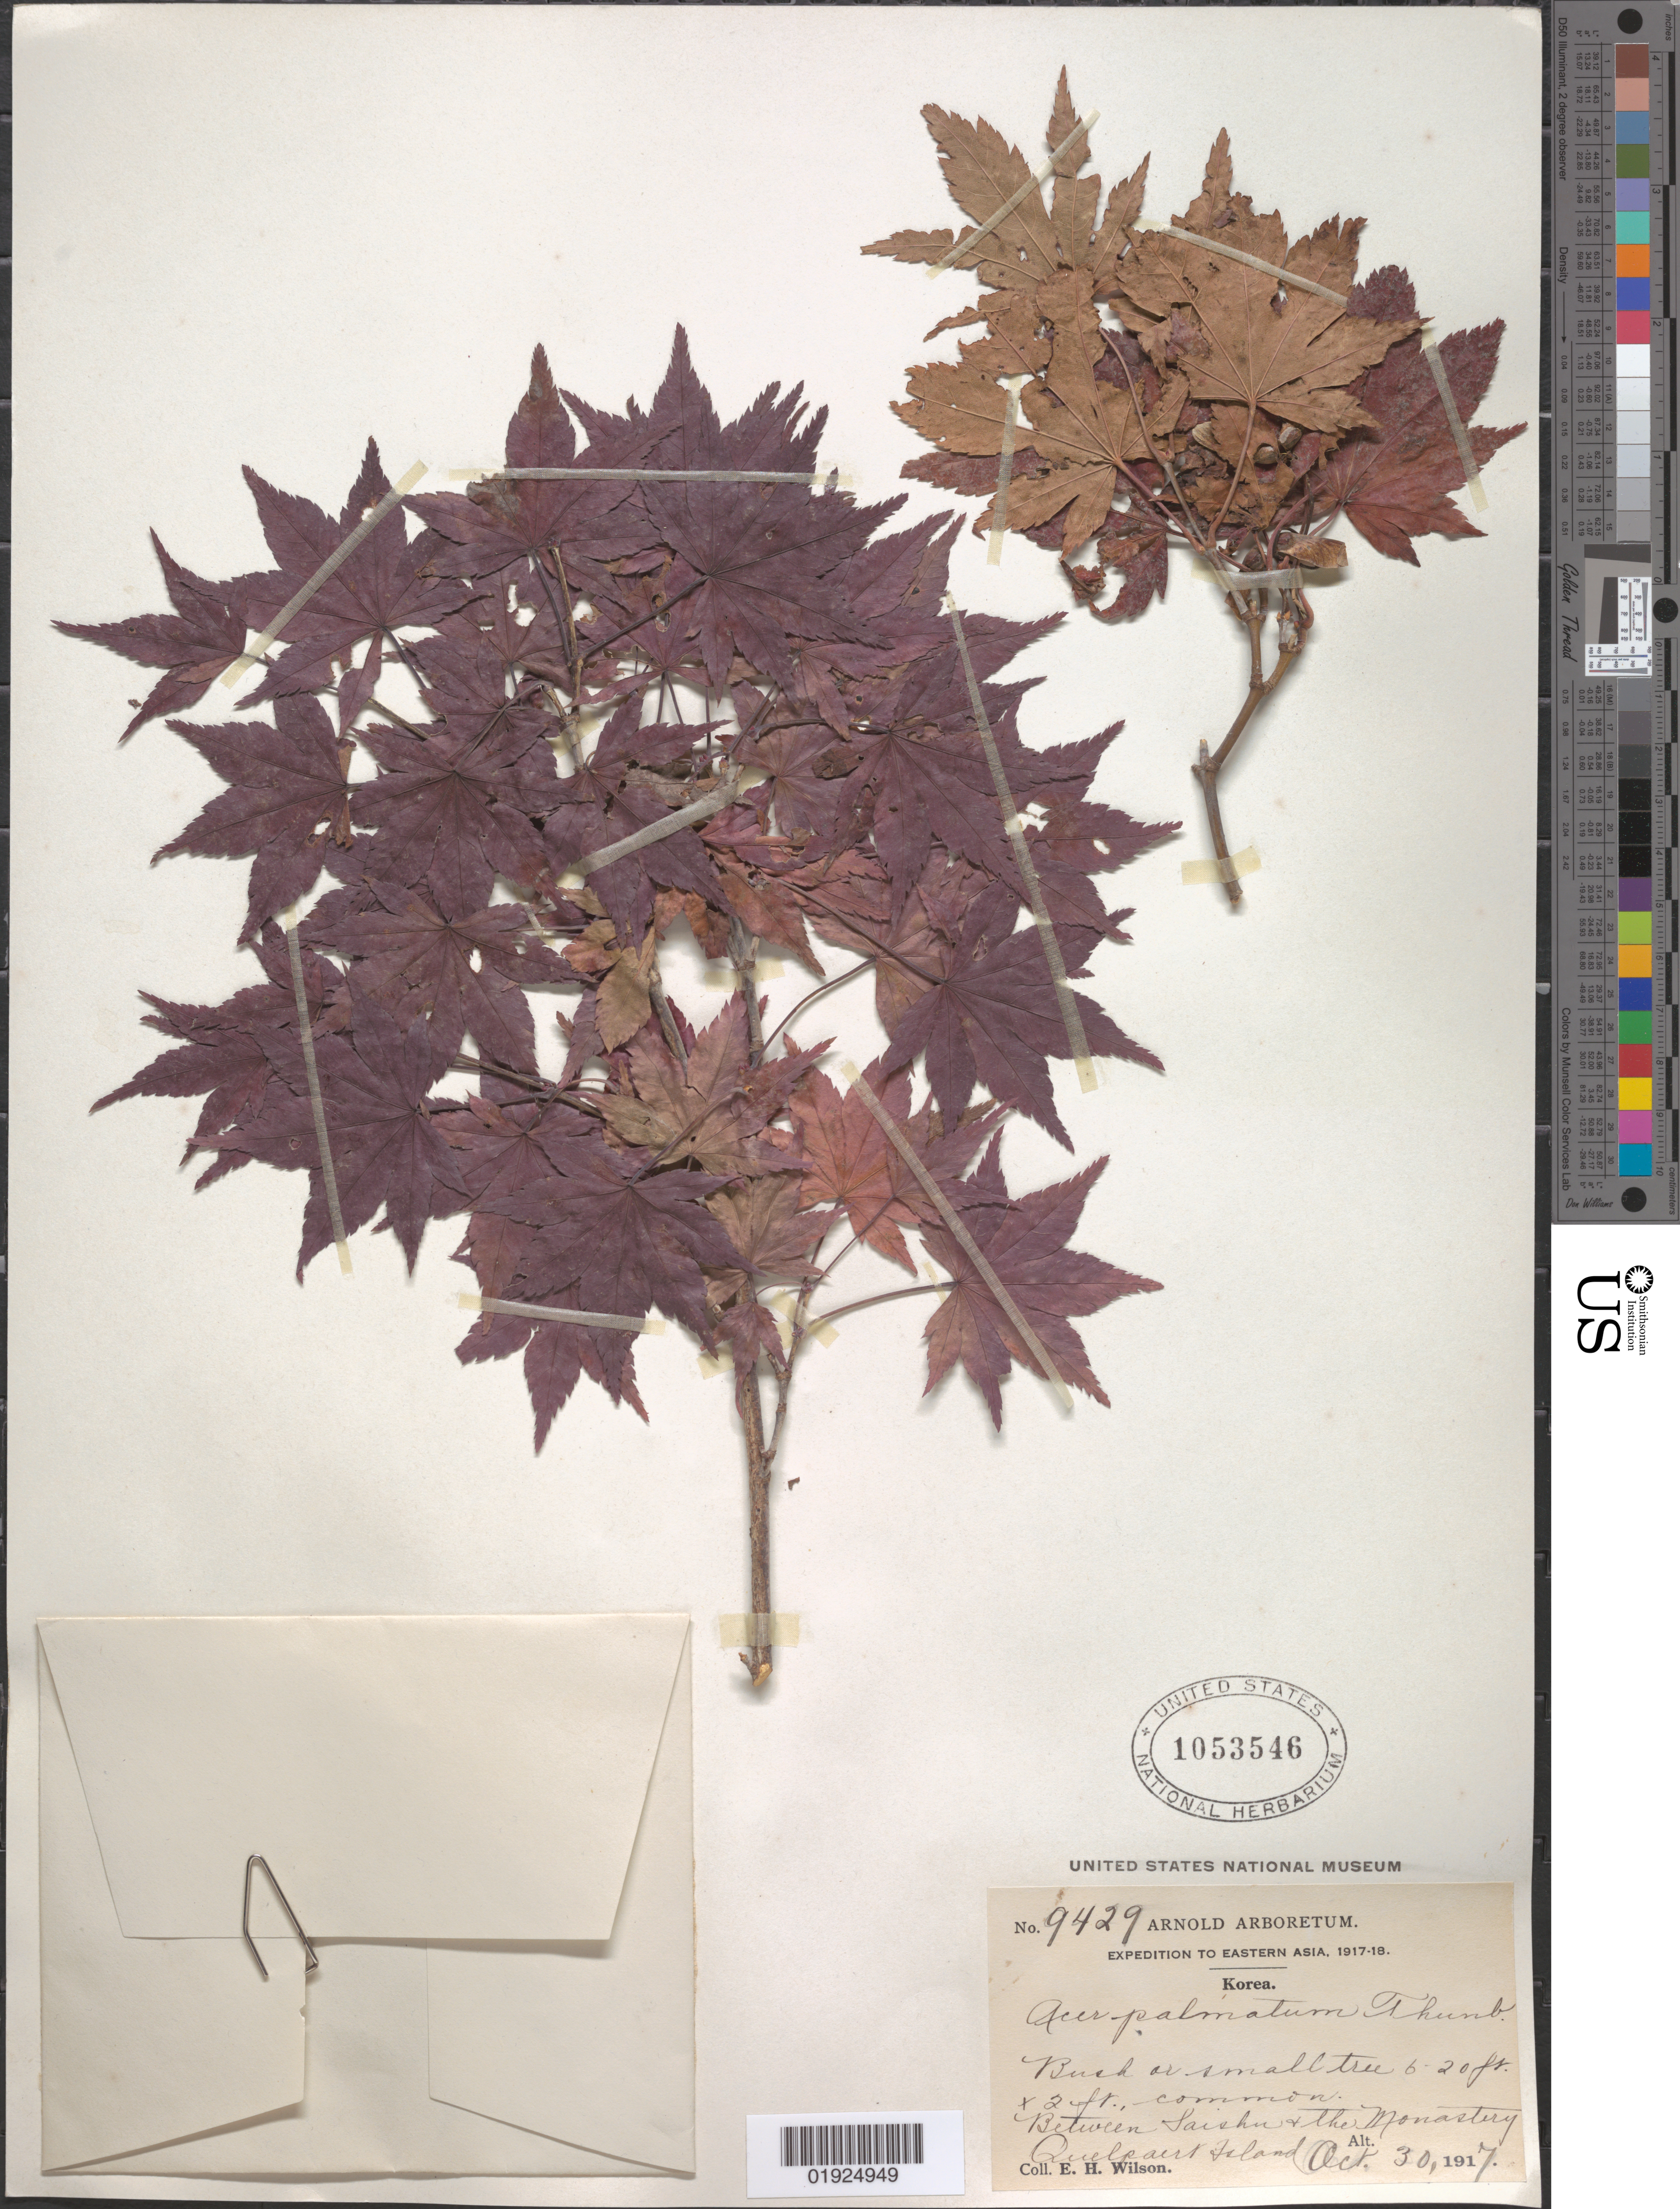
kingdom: Plantae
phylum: Tracheophyta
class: Magnoliopsida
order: Sapindales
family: Sapindaceae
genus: Acer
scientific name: Acer palmatum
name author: Thunb.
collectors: E. H. Wilson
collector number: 9429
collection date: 1917-10-30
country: South Korea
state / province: Jeju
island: Jeju I.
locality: Between Saishu [Jeju] and the Monastery, Quelpart [Jeju] Island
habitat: Common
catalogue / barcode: US 1053546